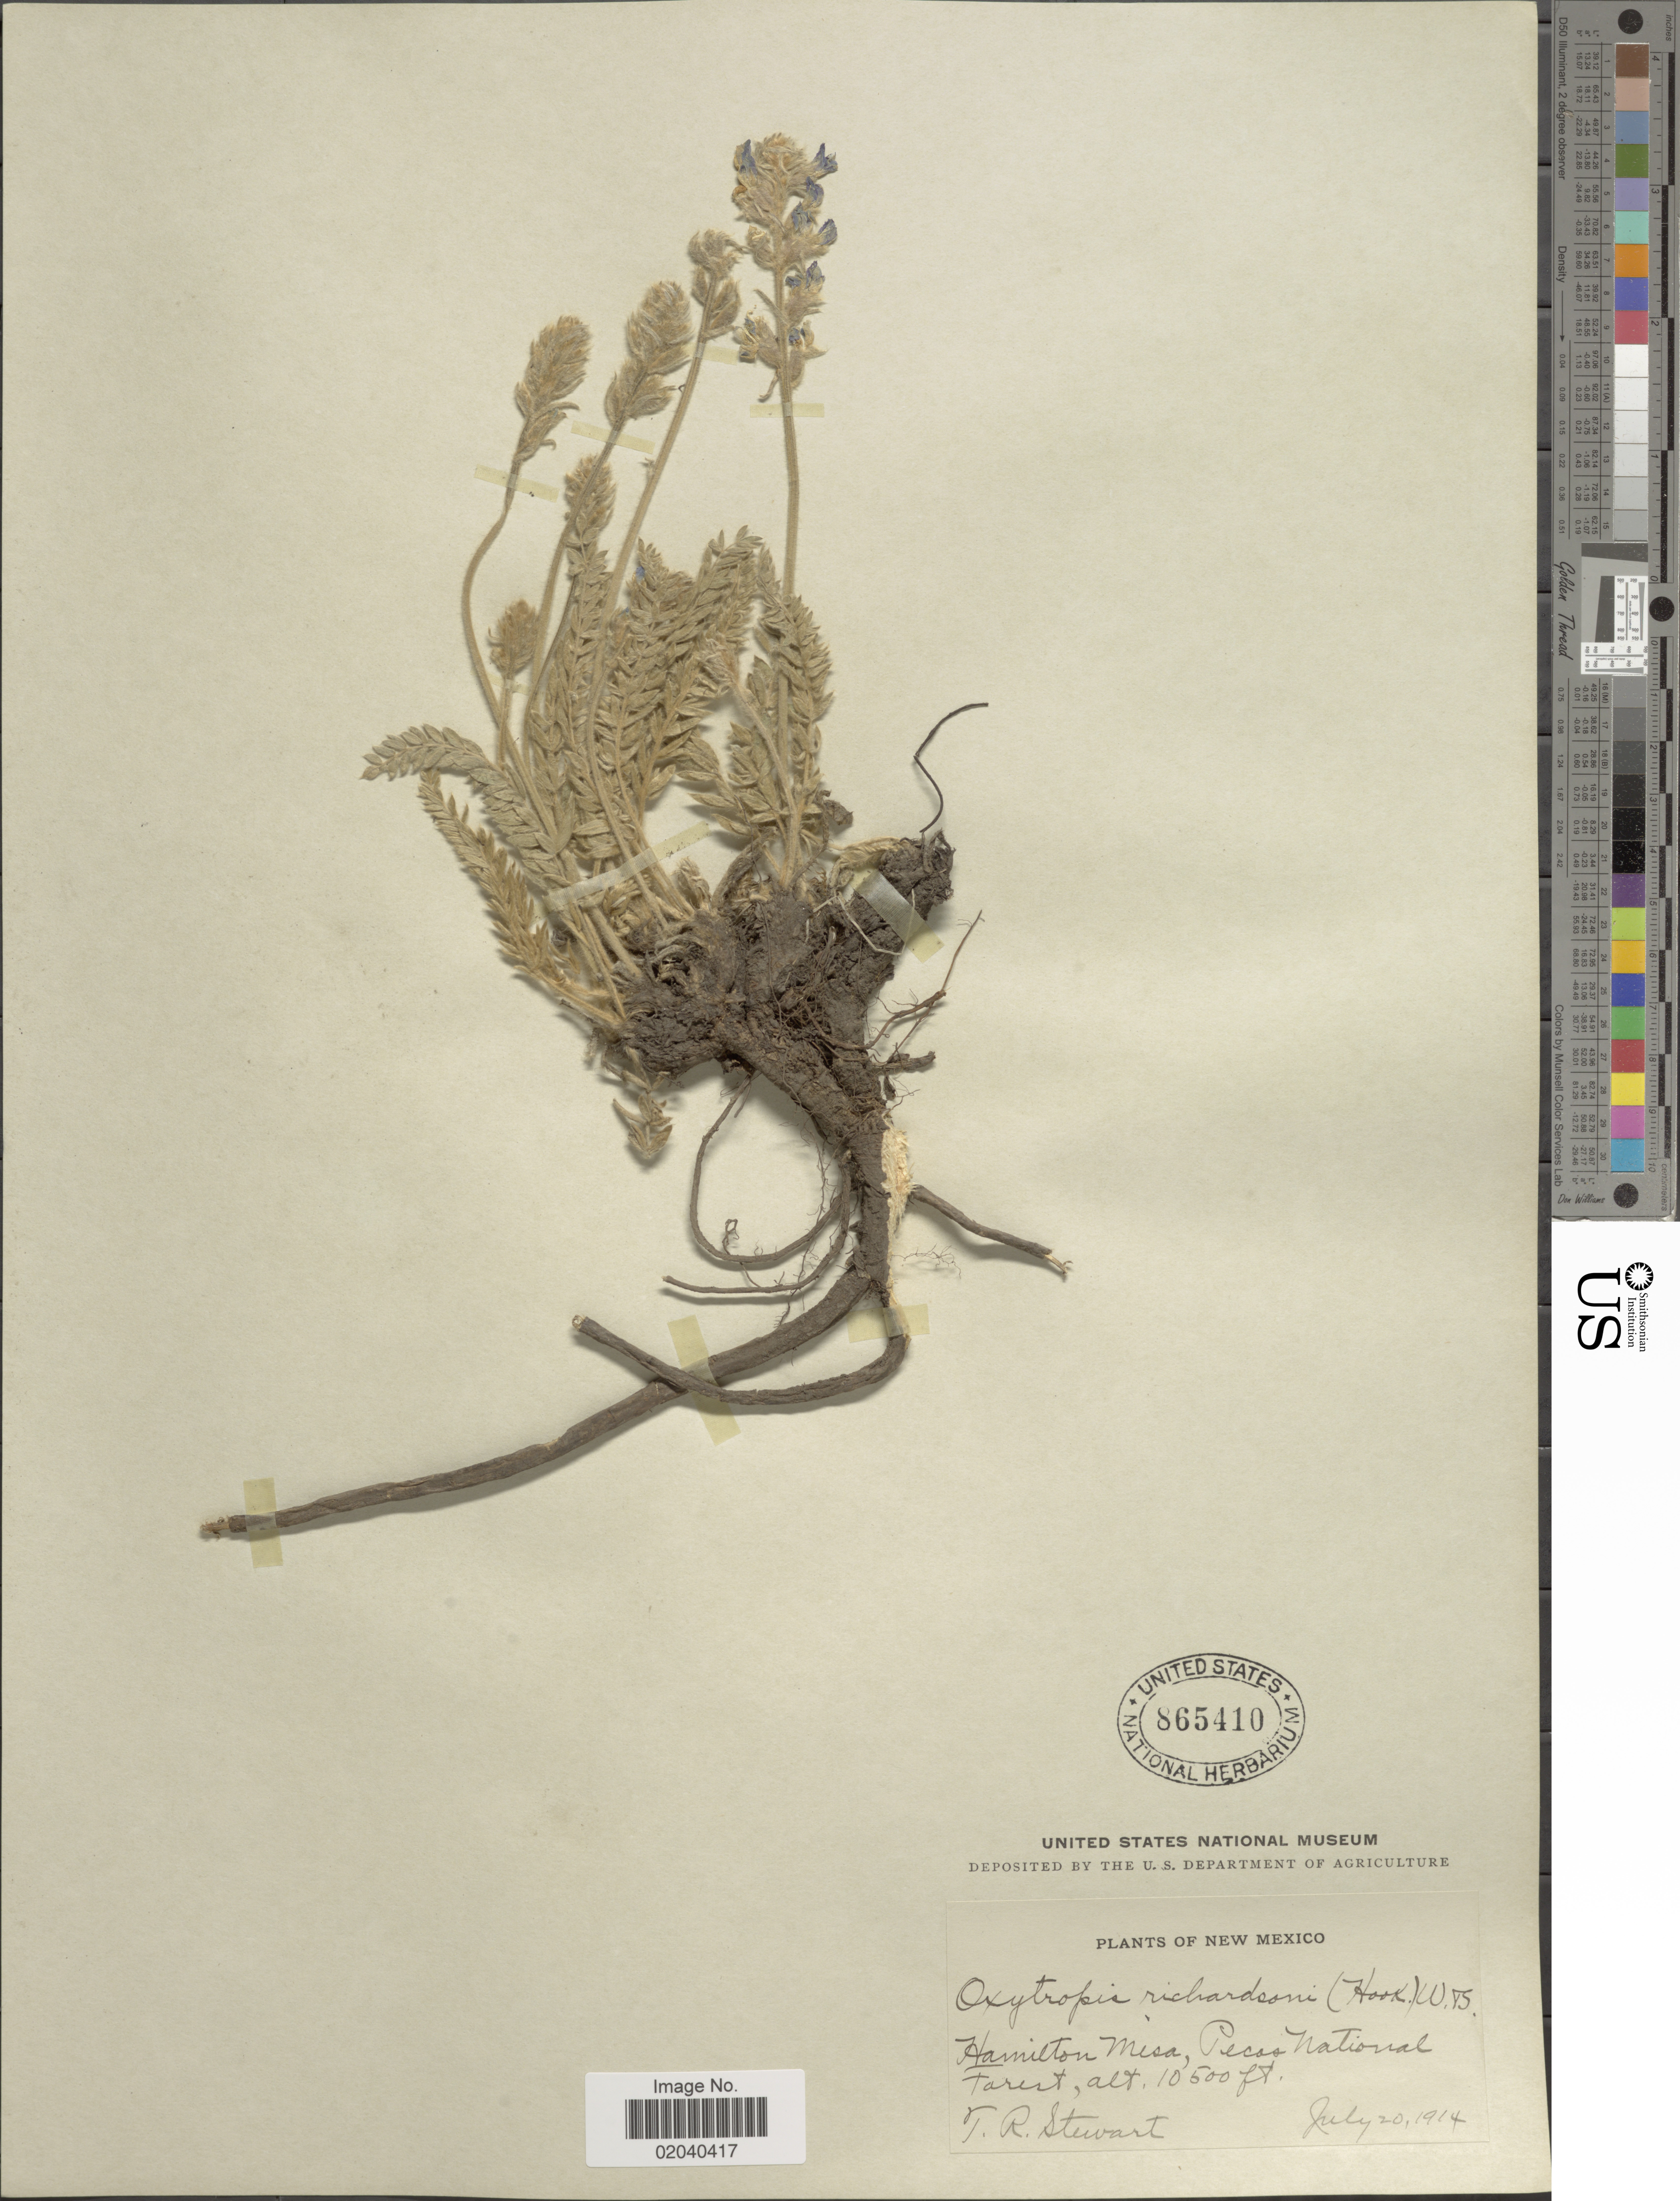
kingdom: Plantae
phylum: Tracheophyta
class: Magnoliopsida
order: Fabales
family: Fabaceae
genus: Oxytropis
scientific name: Oxytropis splendens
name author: Douglas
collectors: T. Stewart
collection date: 1914-07-20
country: United States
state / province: New Mexico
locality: Hamilton Mesa, Pecos National Forest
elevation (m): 3200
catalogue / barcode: US 865410